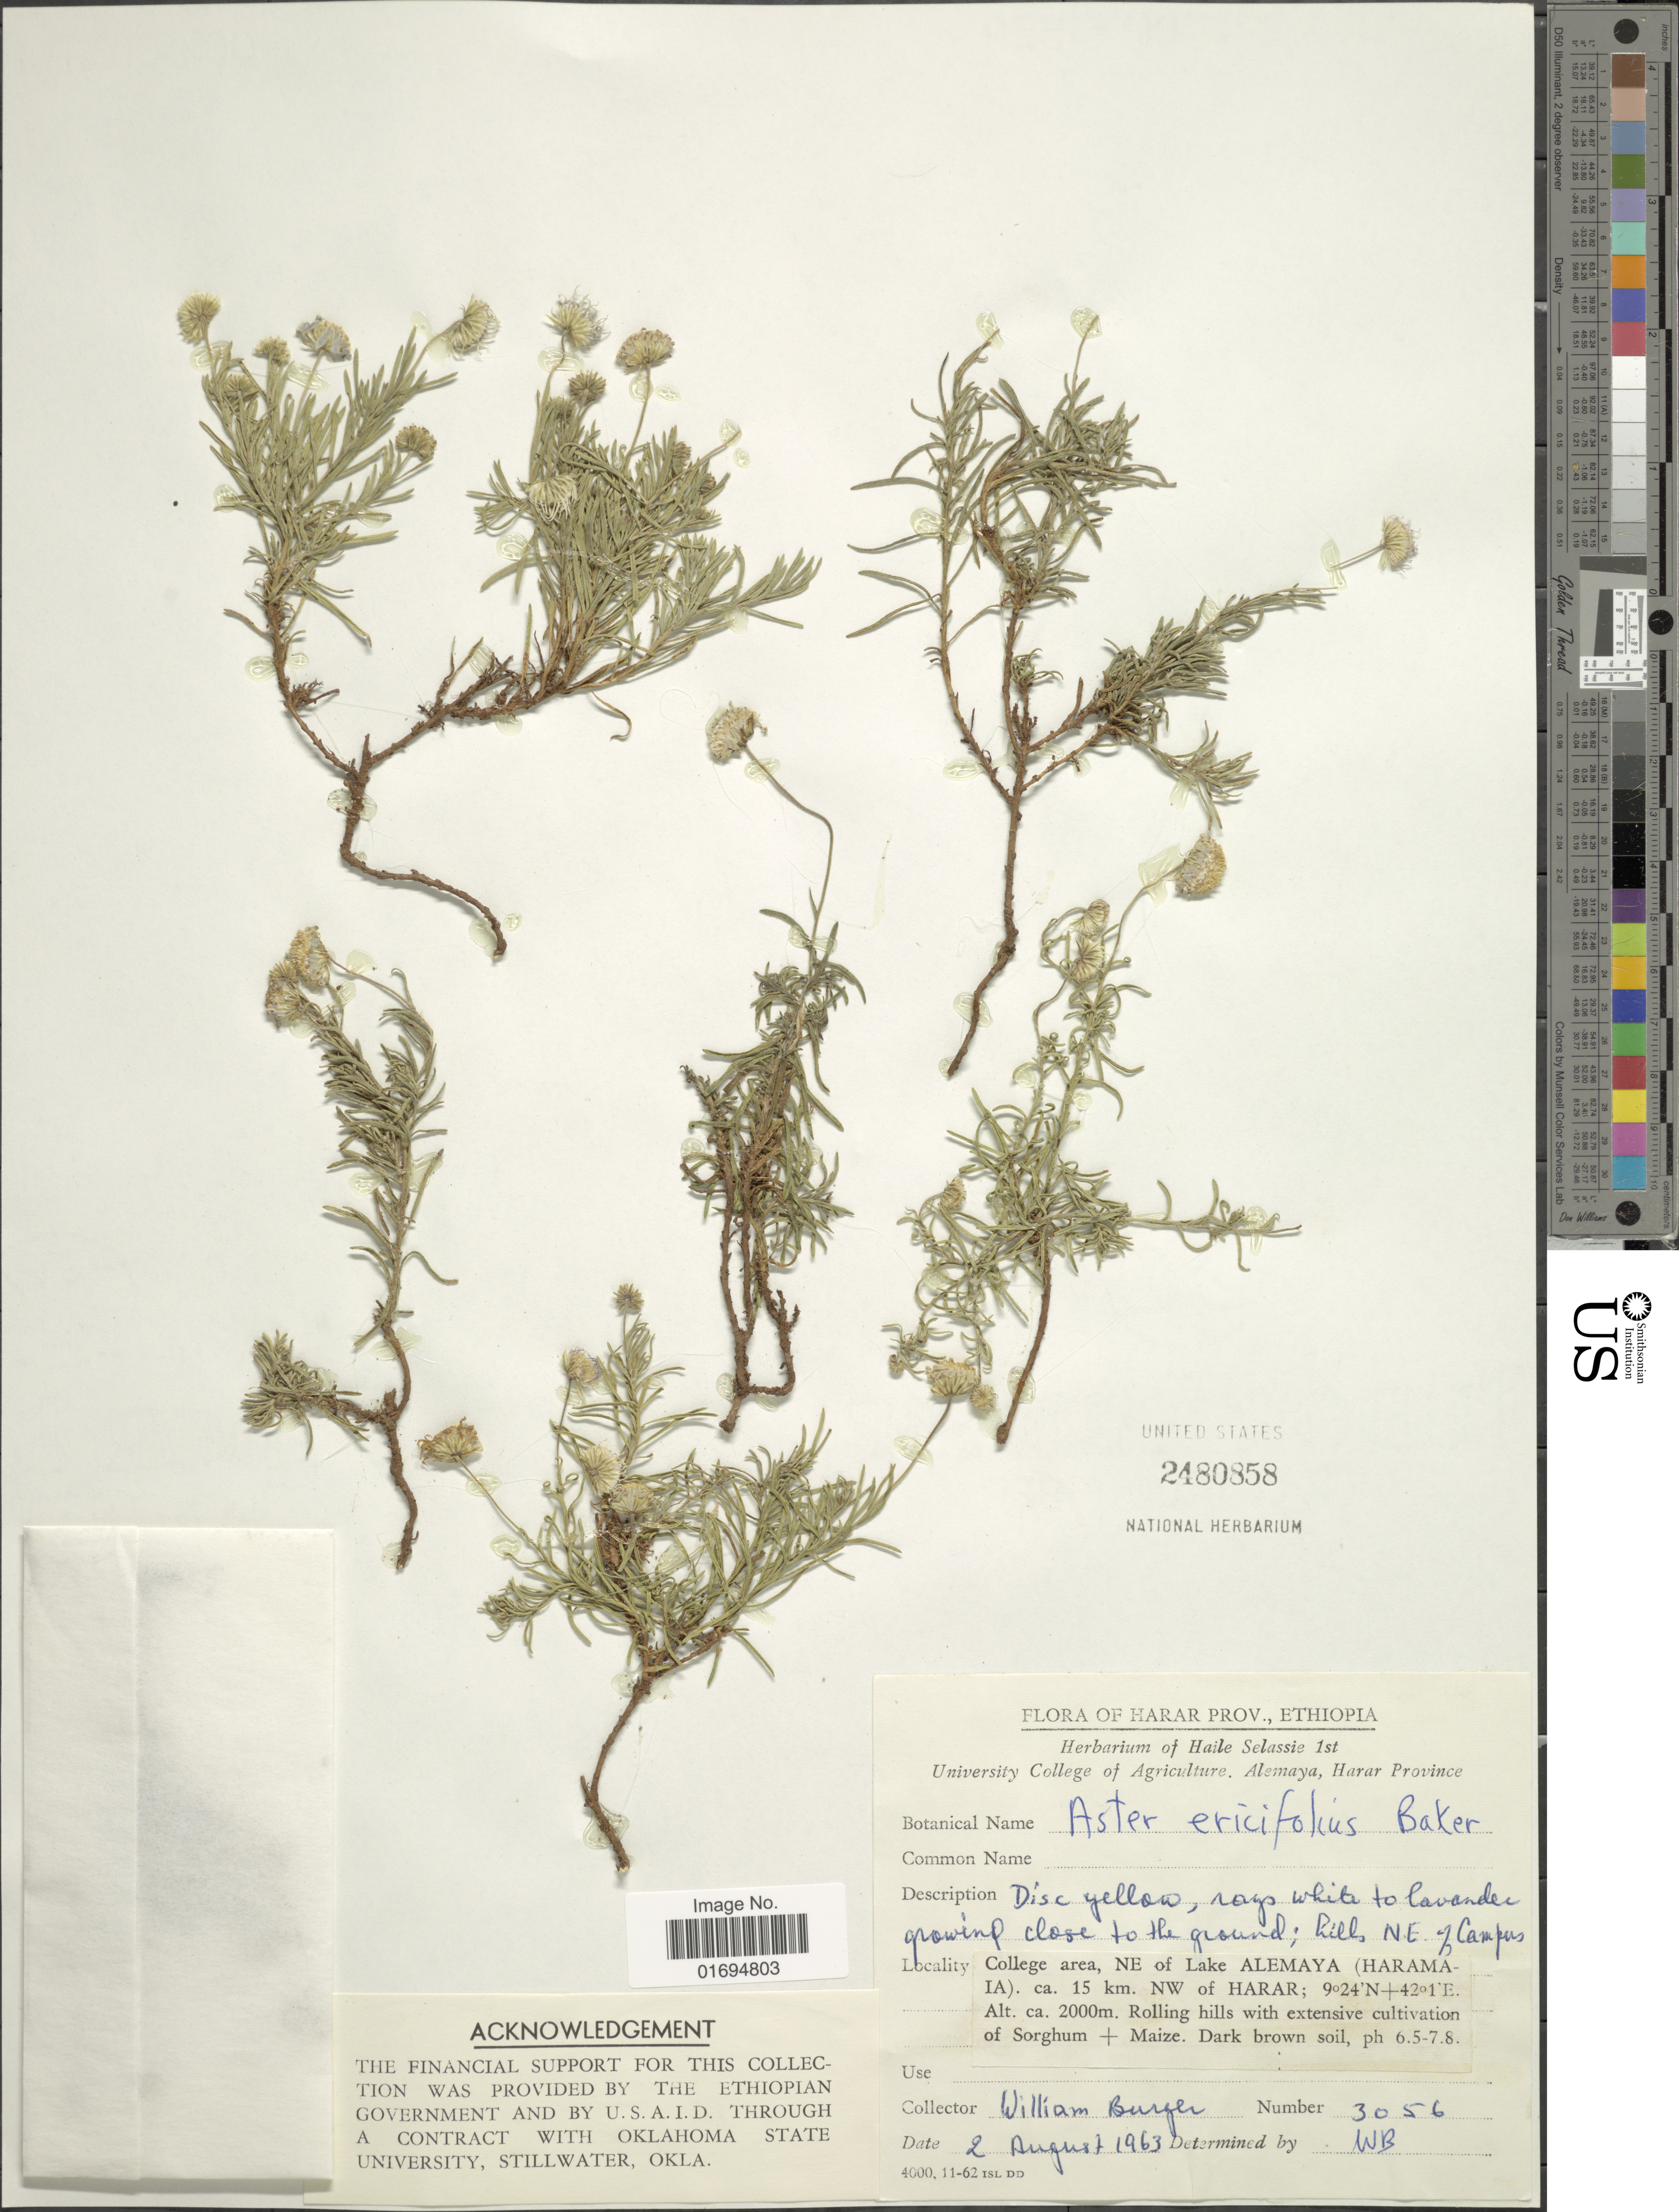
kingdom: Plantae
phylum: Tracheophyta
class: Magnoliopsida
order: Asterales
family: Asteraceae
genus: Felicia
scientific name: Felicia ericifolia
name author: (Forssk.) Mendonça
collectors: W. Burger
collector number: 3056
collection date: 1963-08-02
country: Ethiopia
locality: Harar Prov., College area, NE of Lake Alemaya (Harama-IA) ca. 15 km. NW of Harar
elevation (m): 2000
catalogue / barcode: US 2480858